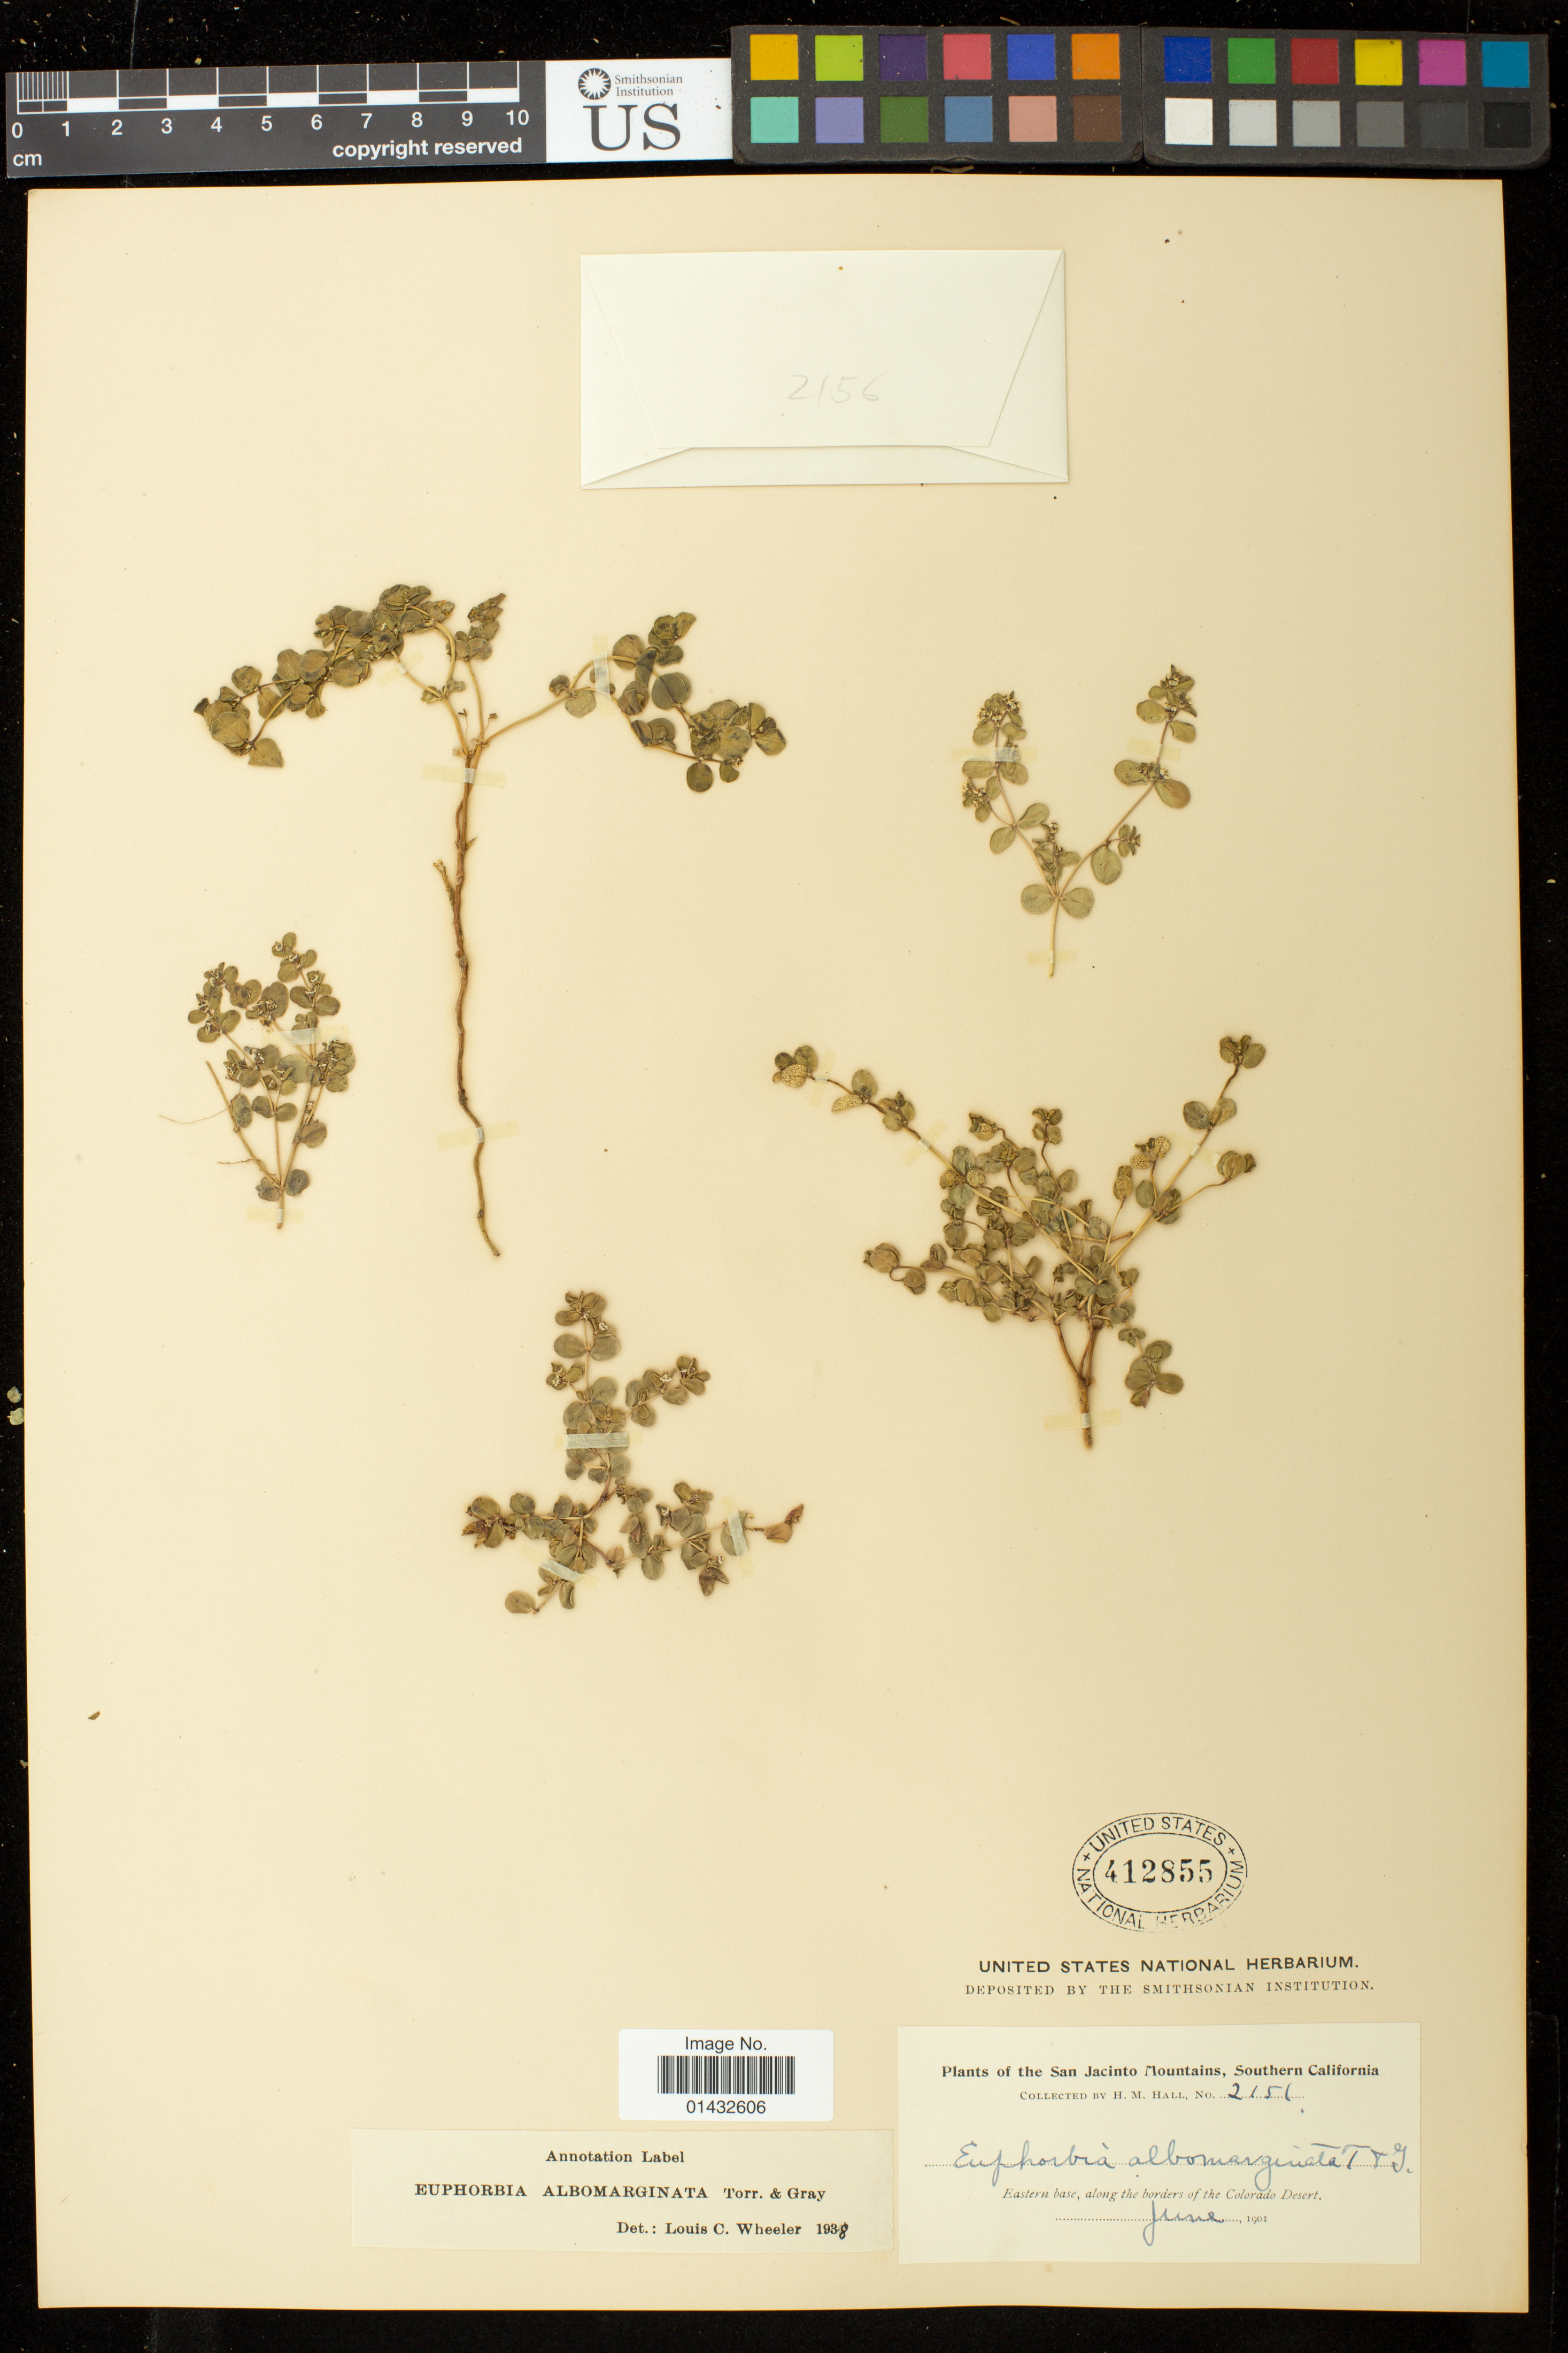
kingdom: Plantae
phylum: Tracheophyta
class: Magnoliopsida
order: Malpighiales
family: Euphorbiaceae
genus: Euphorbia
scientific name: Euphorbia albomarginata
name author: Torr. & A. Gray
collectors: H. M. Hall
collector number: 2151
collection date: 1901-06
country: United States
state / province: California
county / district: Riverside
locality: San Jacinto Mountains; Eastern base, along the borders of the Colorado Desert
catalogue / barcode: US 412855